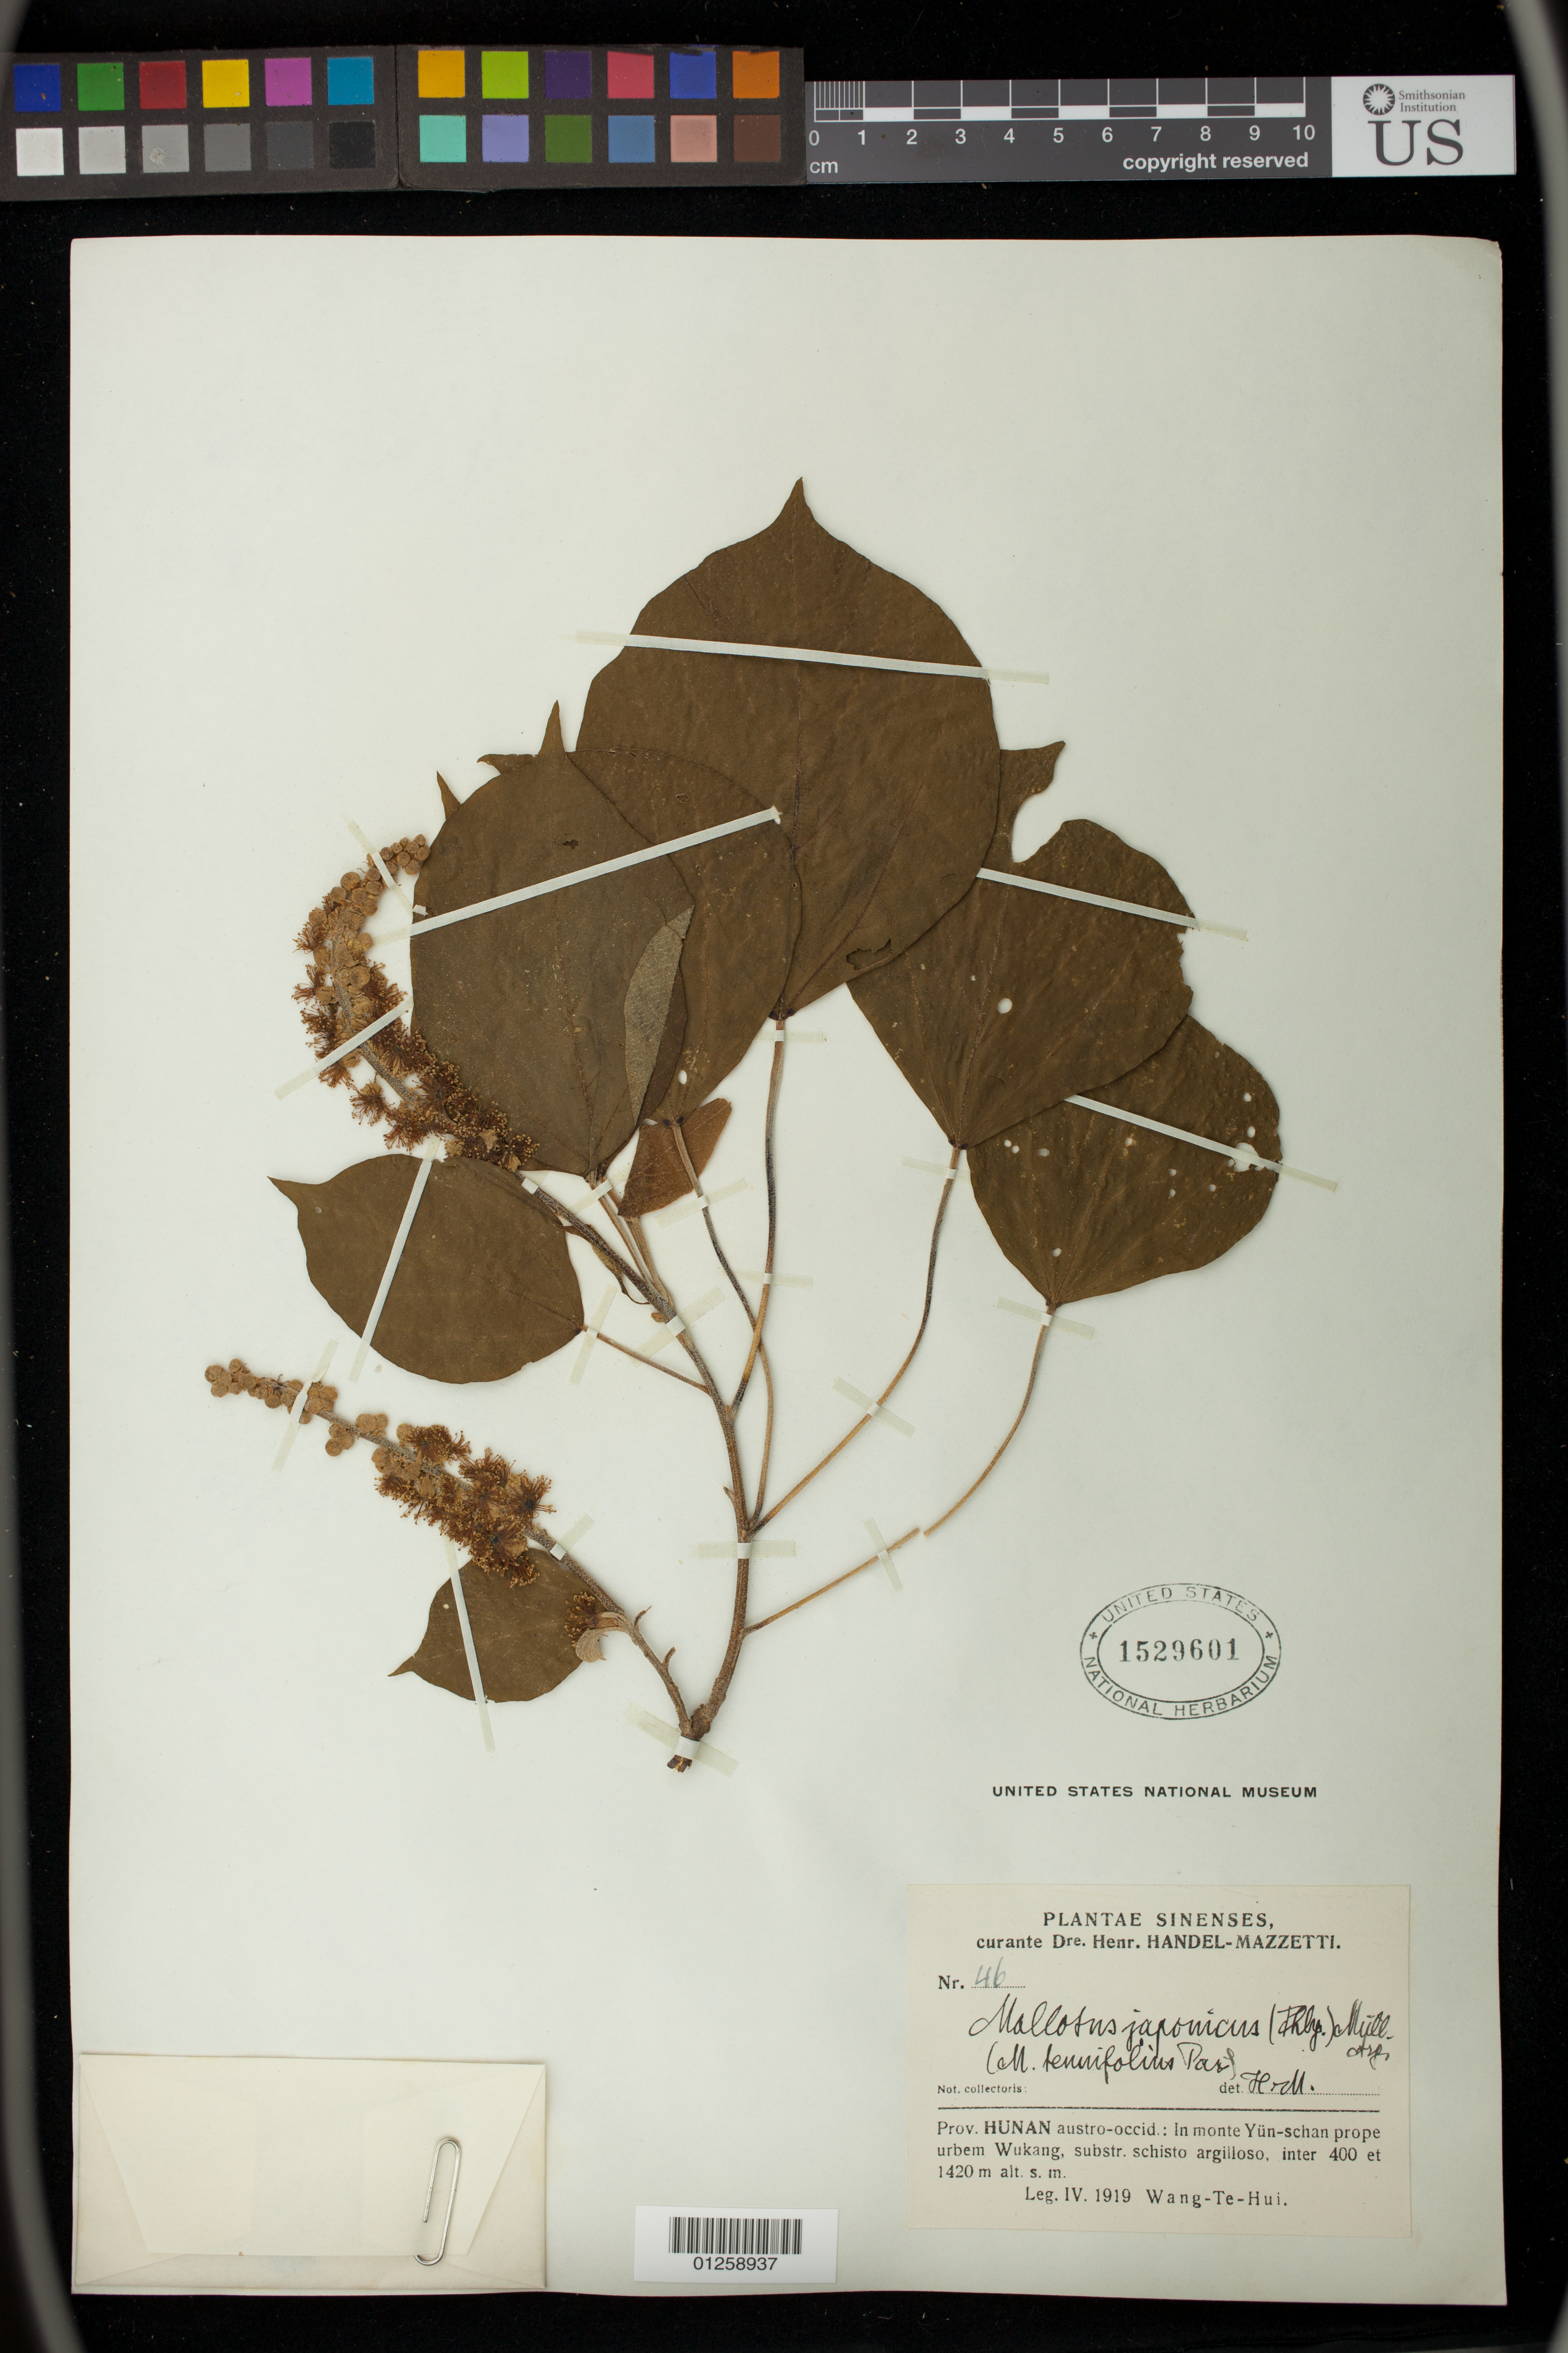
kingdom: Plantae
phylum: Tracheophyta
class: Magnoliopsida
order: Malpighiales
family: Euphorbiaceae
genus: Mallotus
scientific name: Mallotus japonicus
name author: (Spreng.) Müll. Arg.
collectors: H. Handel-Mazzetti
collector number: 46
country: China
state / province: Hunan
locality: austro-occid.: In monte Yun-schan prope urbem Wukang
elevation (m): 400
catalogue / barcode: US 1529601